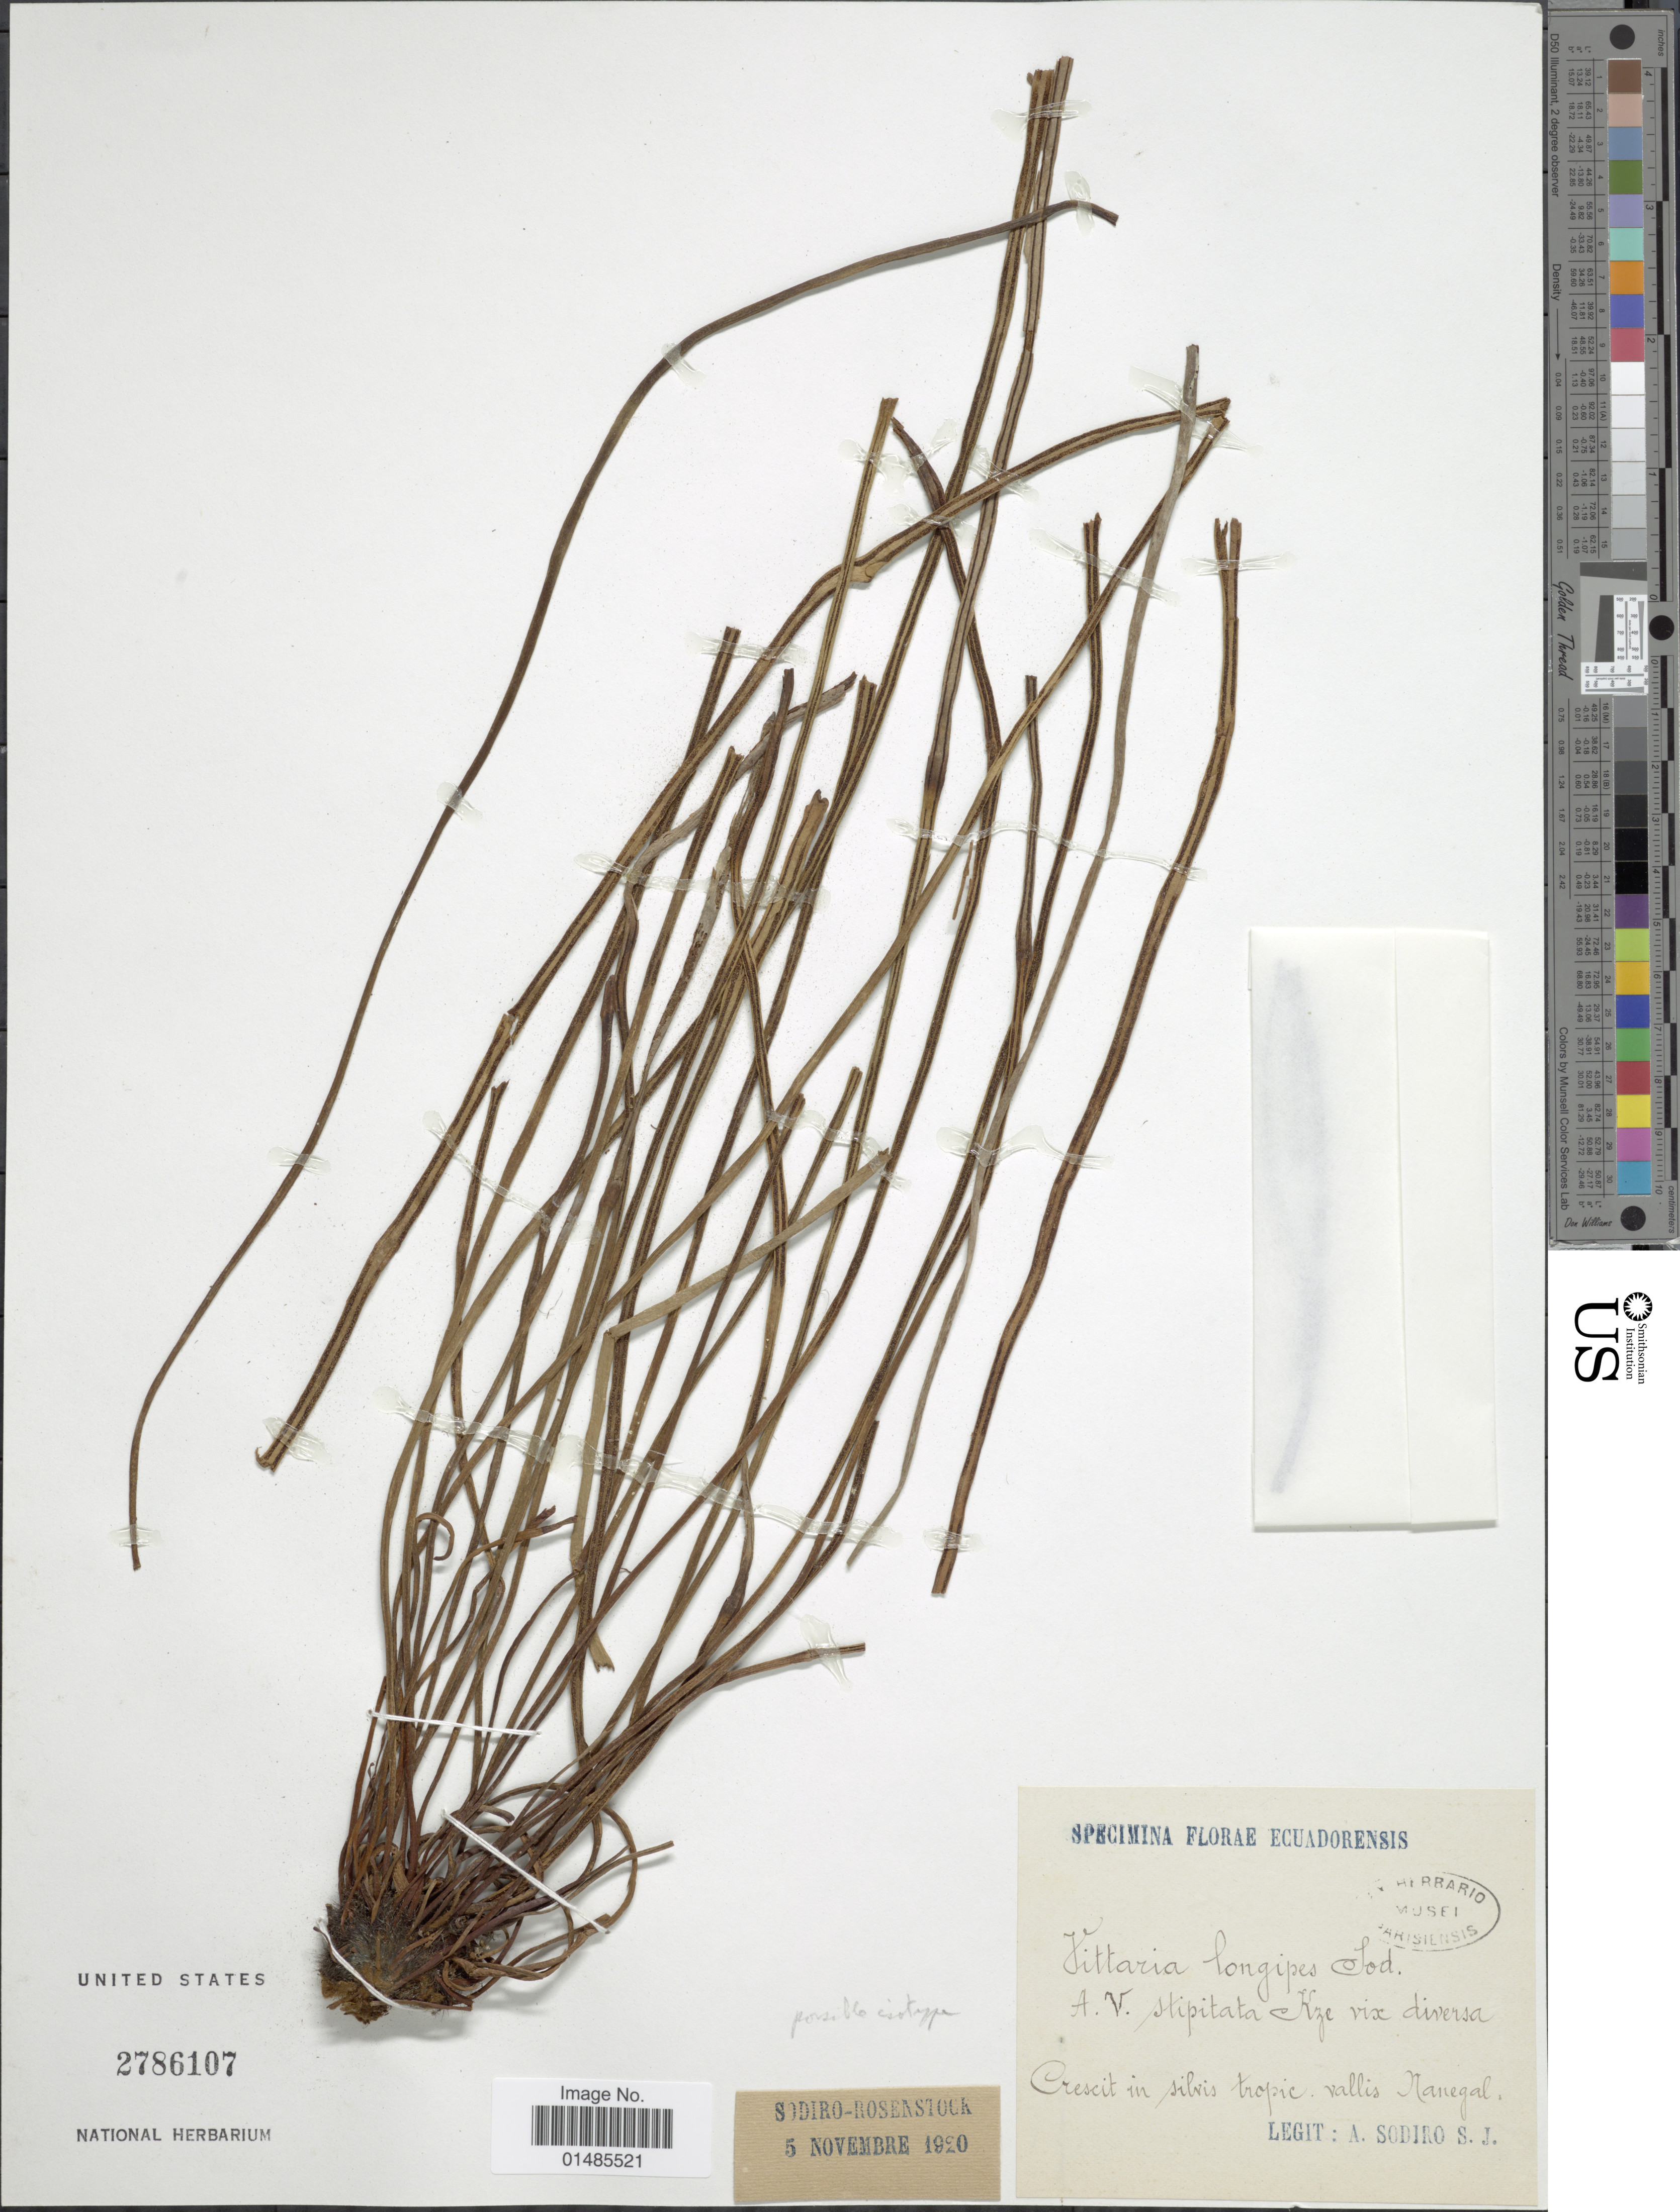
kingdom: Plantae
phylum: Tracheophyta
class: Polypodiopsida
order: Polypodiales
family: Pteridaceae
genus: Radiovittaria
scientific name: Radiovittaria stipitata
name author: (Kunze) E.H. Crane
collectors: A. Sodiro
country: Ecuador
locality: Crescit in silvis tropic. vallis Nanegal.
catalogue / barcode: US 2786107